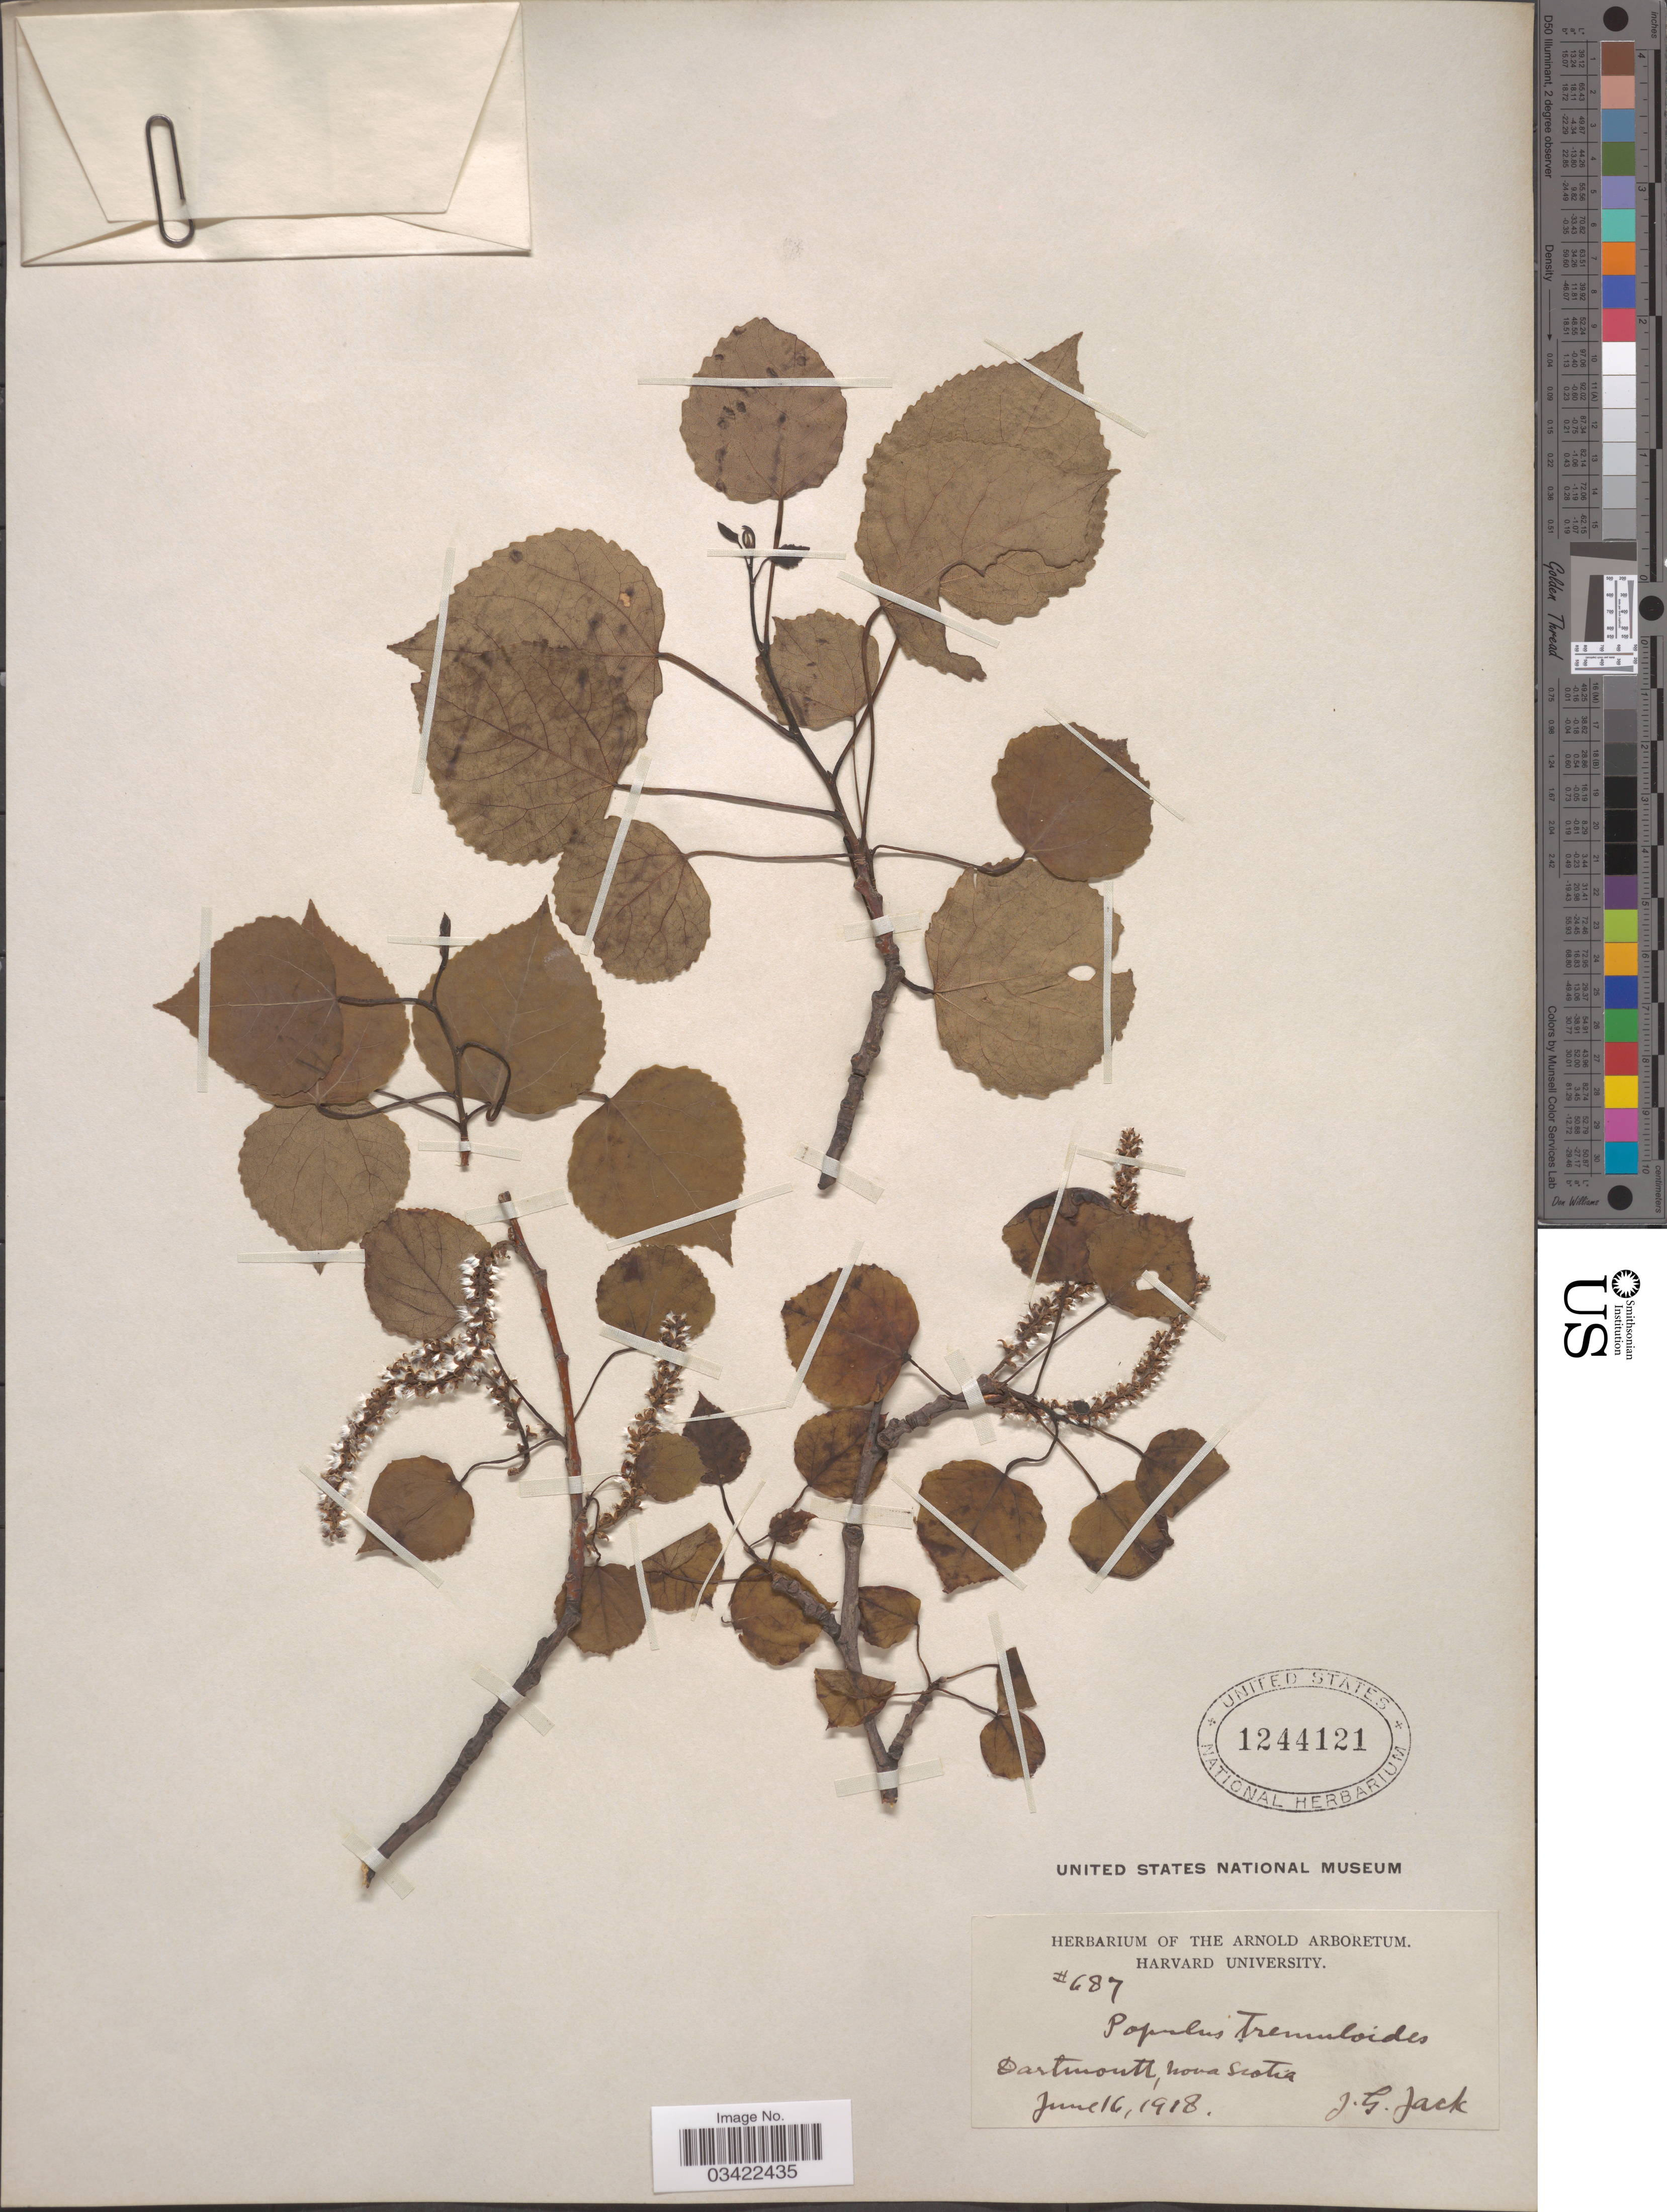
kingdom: Plantae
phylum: Tracheophyta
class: Magnoliopsida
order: Malpighiales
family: Salicaceae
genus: Populus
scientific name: Populus tremuloides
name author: Michx.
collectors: J. G. Jack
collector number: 687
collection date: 1918-06-16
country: Canada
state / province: Nova Scotia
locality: Dartmouth.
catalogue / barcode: US 1244121